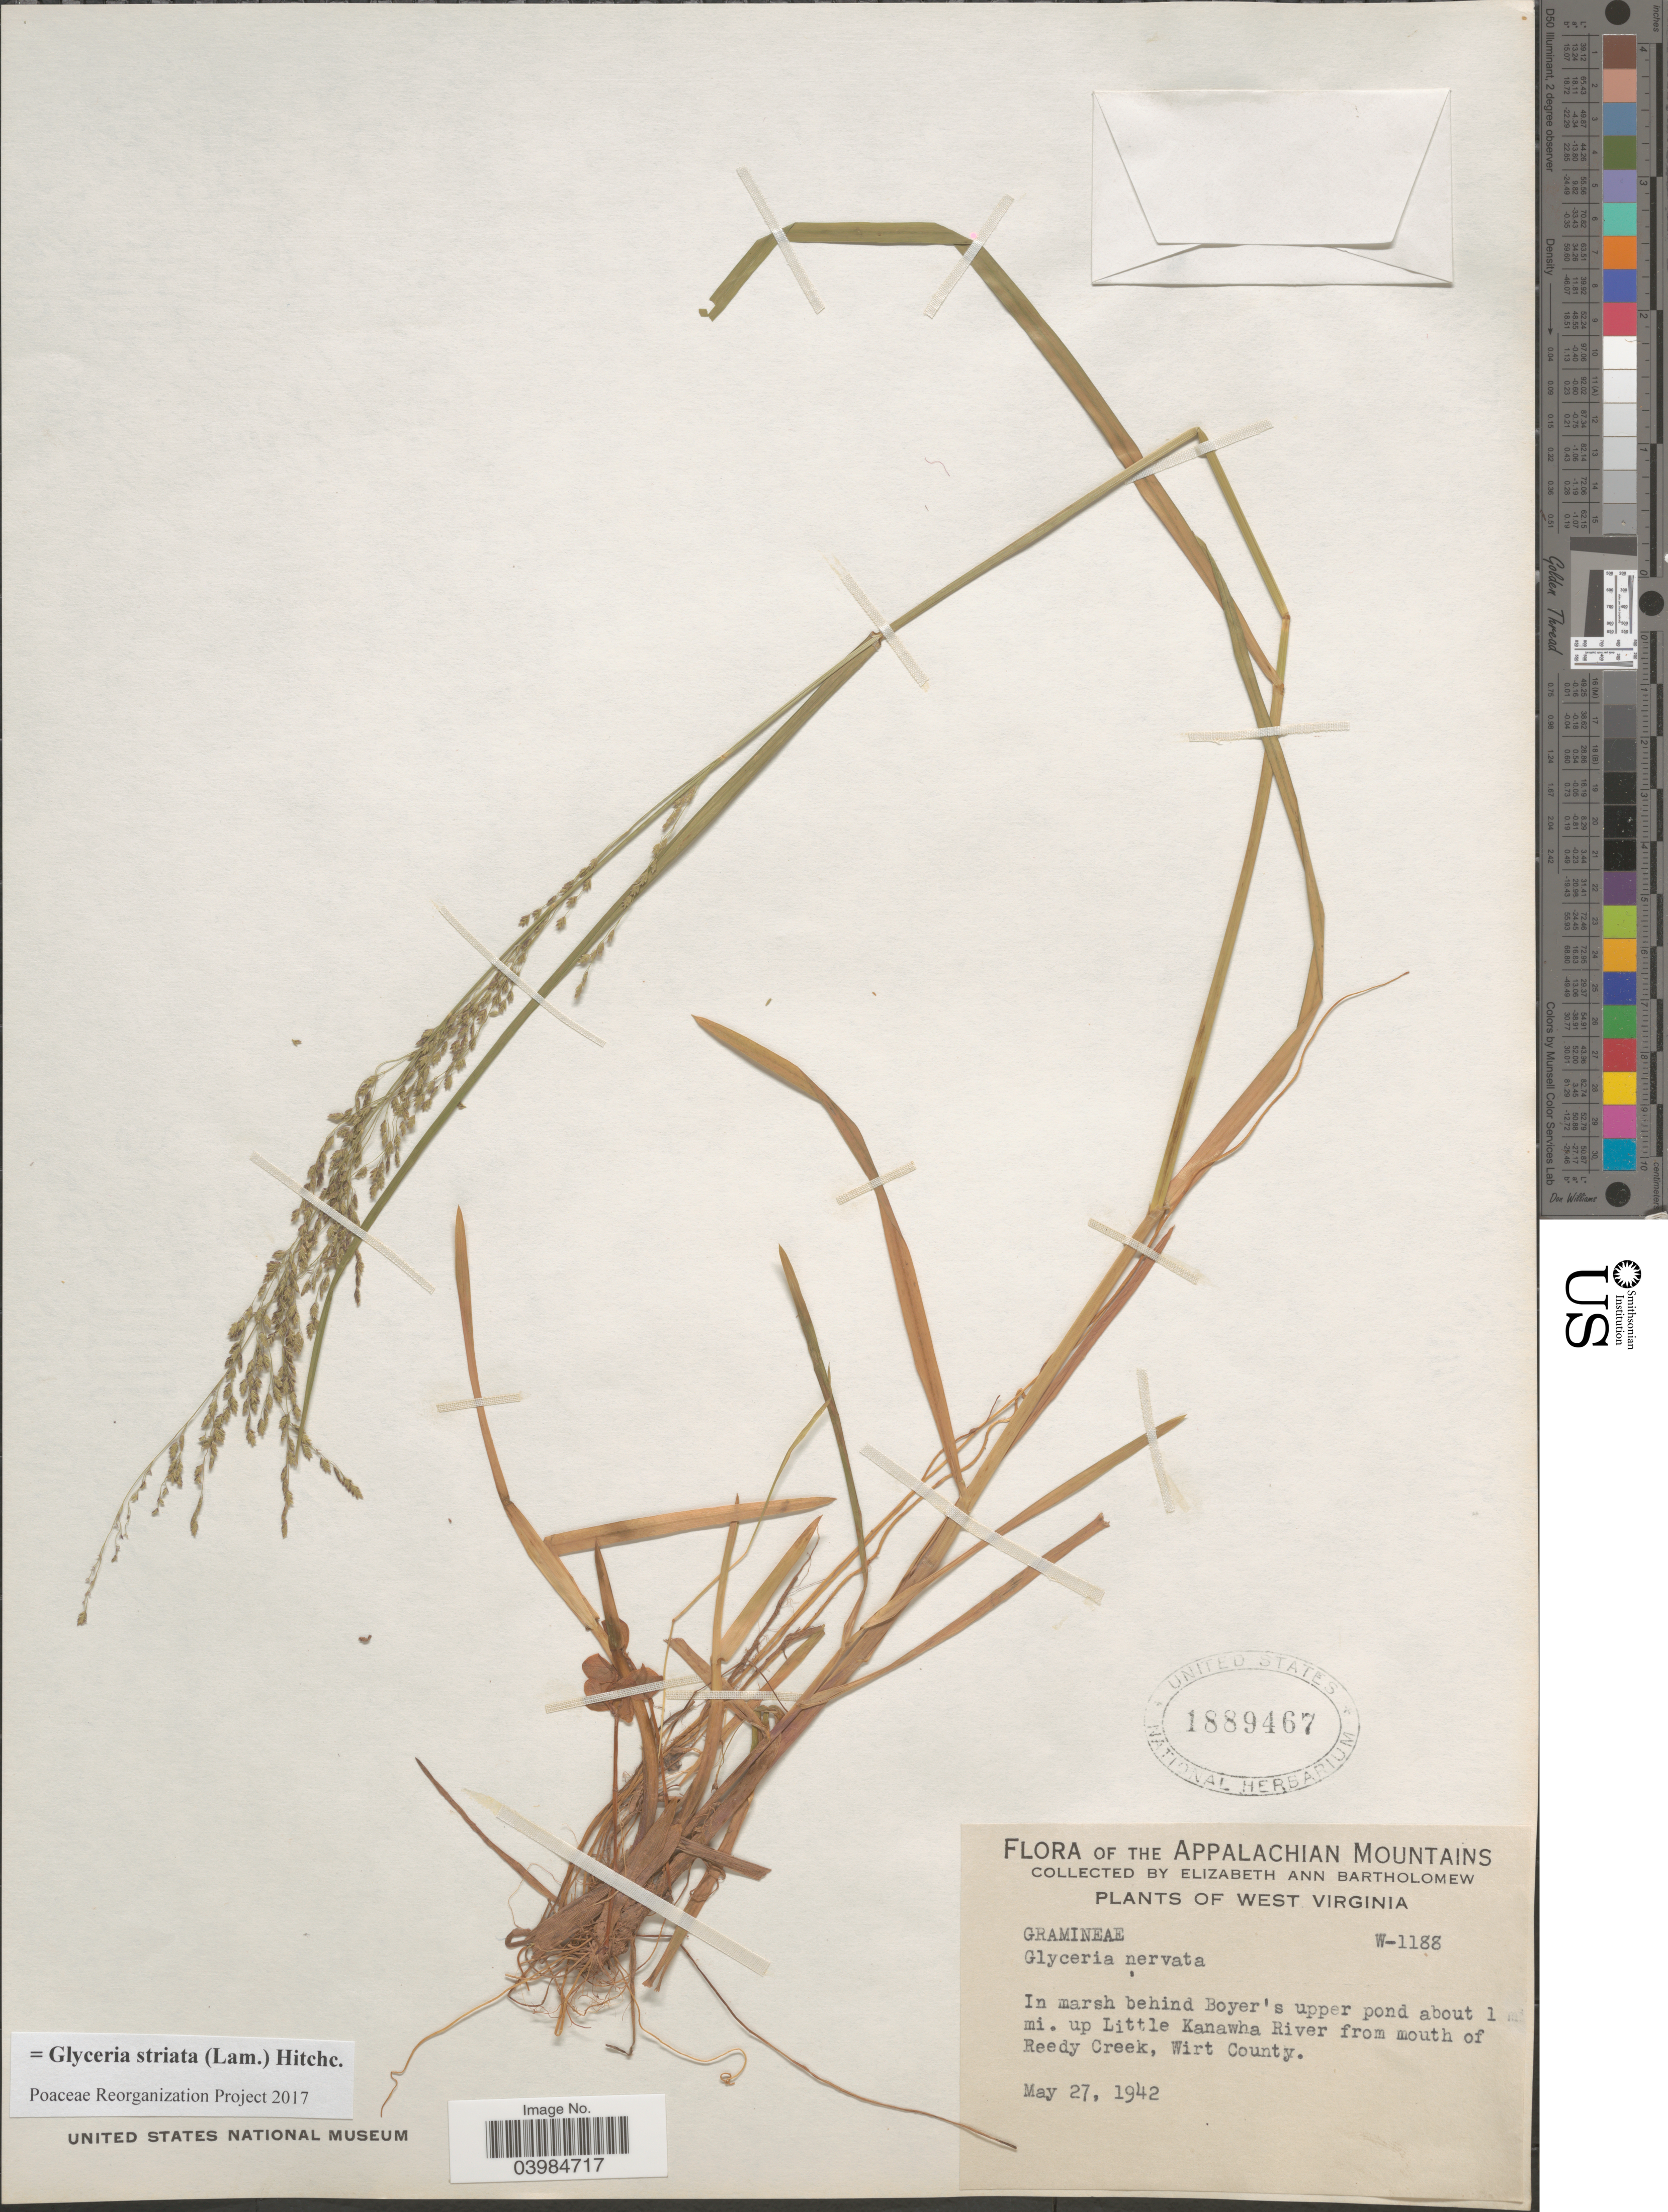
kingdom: Plantae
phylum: Tracheophyta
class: Liliopsida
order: Poales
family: Poaceae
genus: Glyceria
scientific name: Glyceria striata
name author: (Lam.) Hitchc.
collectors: E. Bartholomew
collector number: W1188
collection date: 1942-05-27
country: United States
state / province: West Virginia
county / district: Wirt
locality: The Appalachian Mountains. In marsh behind Boyer's upper pond about 1 mi. up Little Kanawha River from mouth of Reedy Creek, Wirt County.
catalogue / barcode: US 1889467